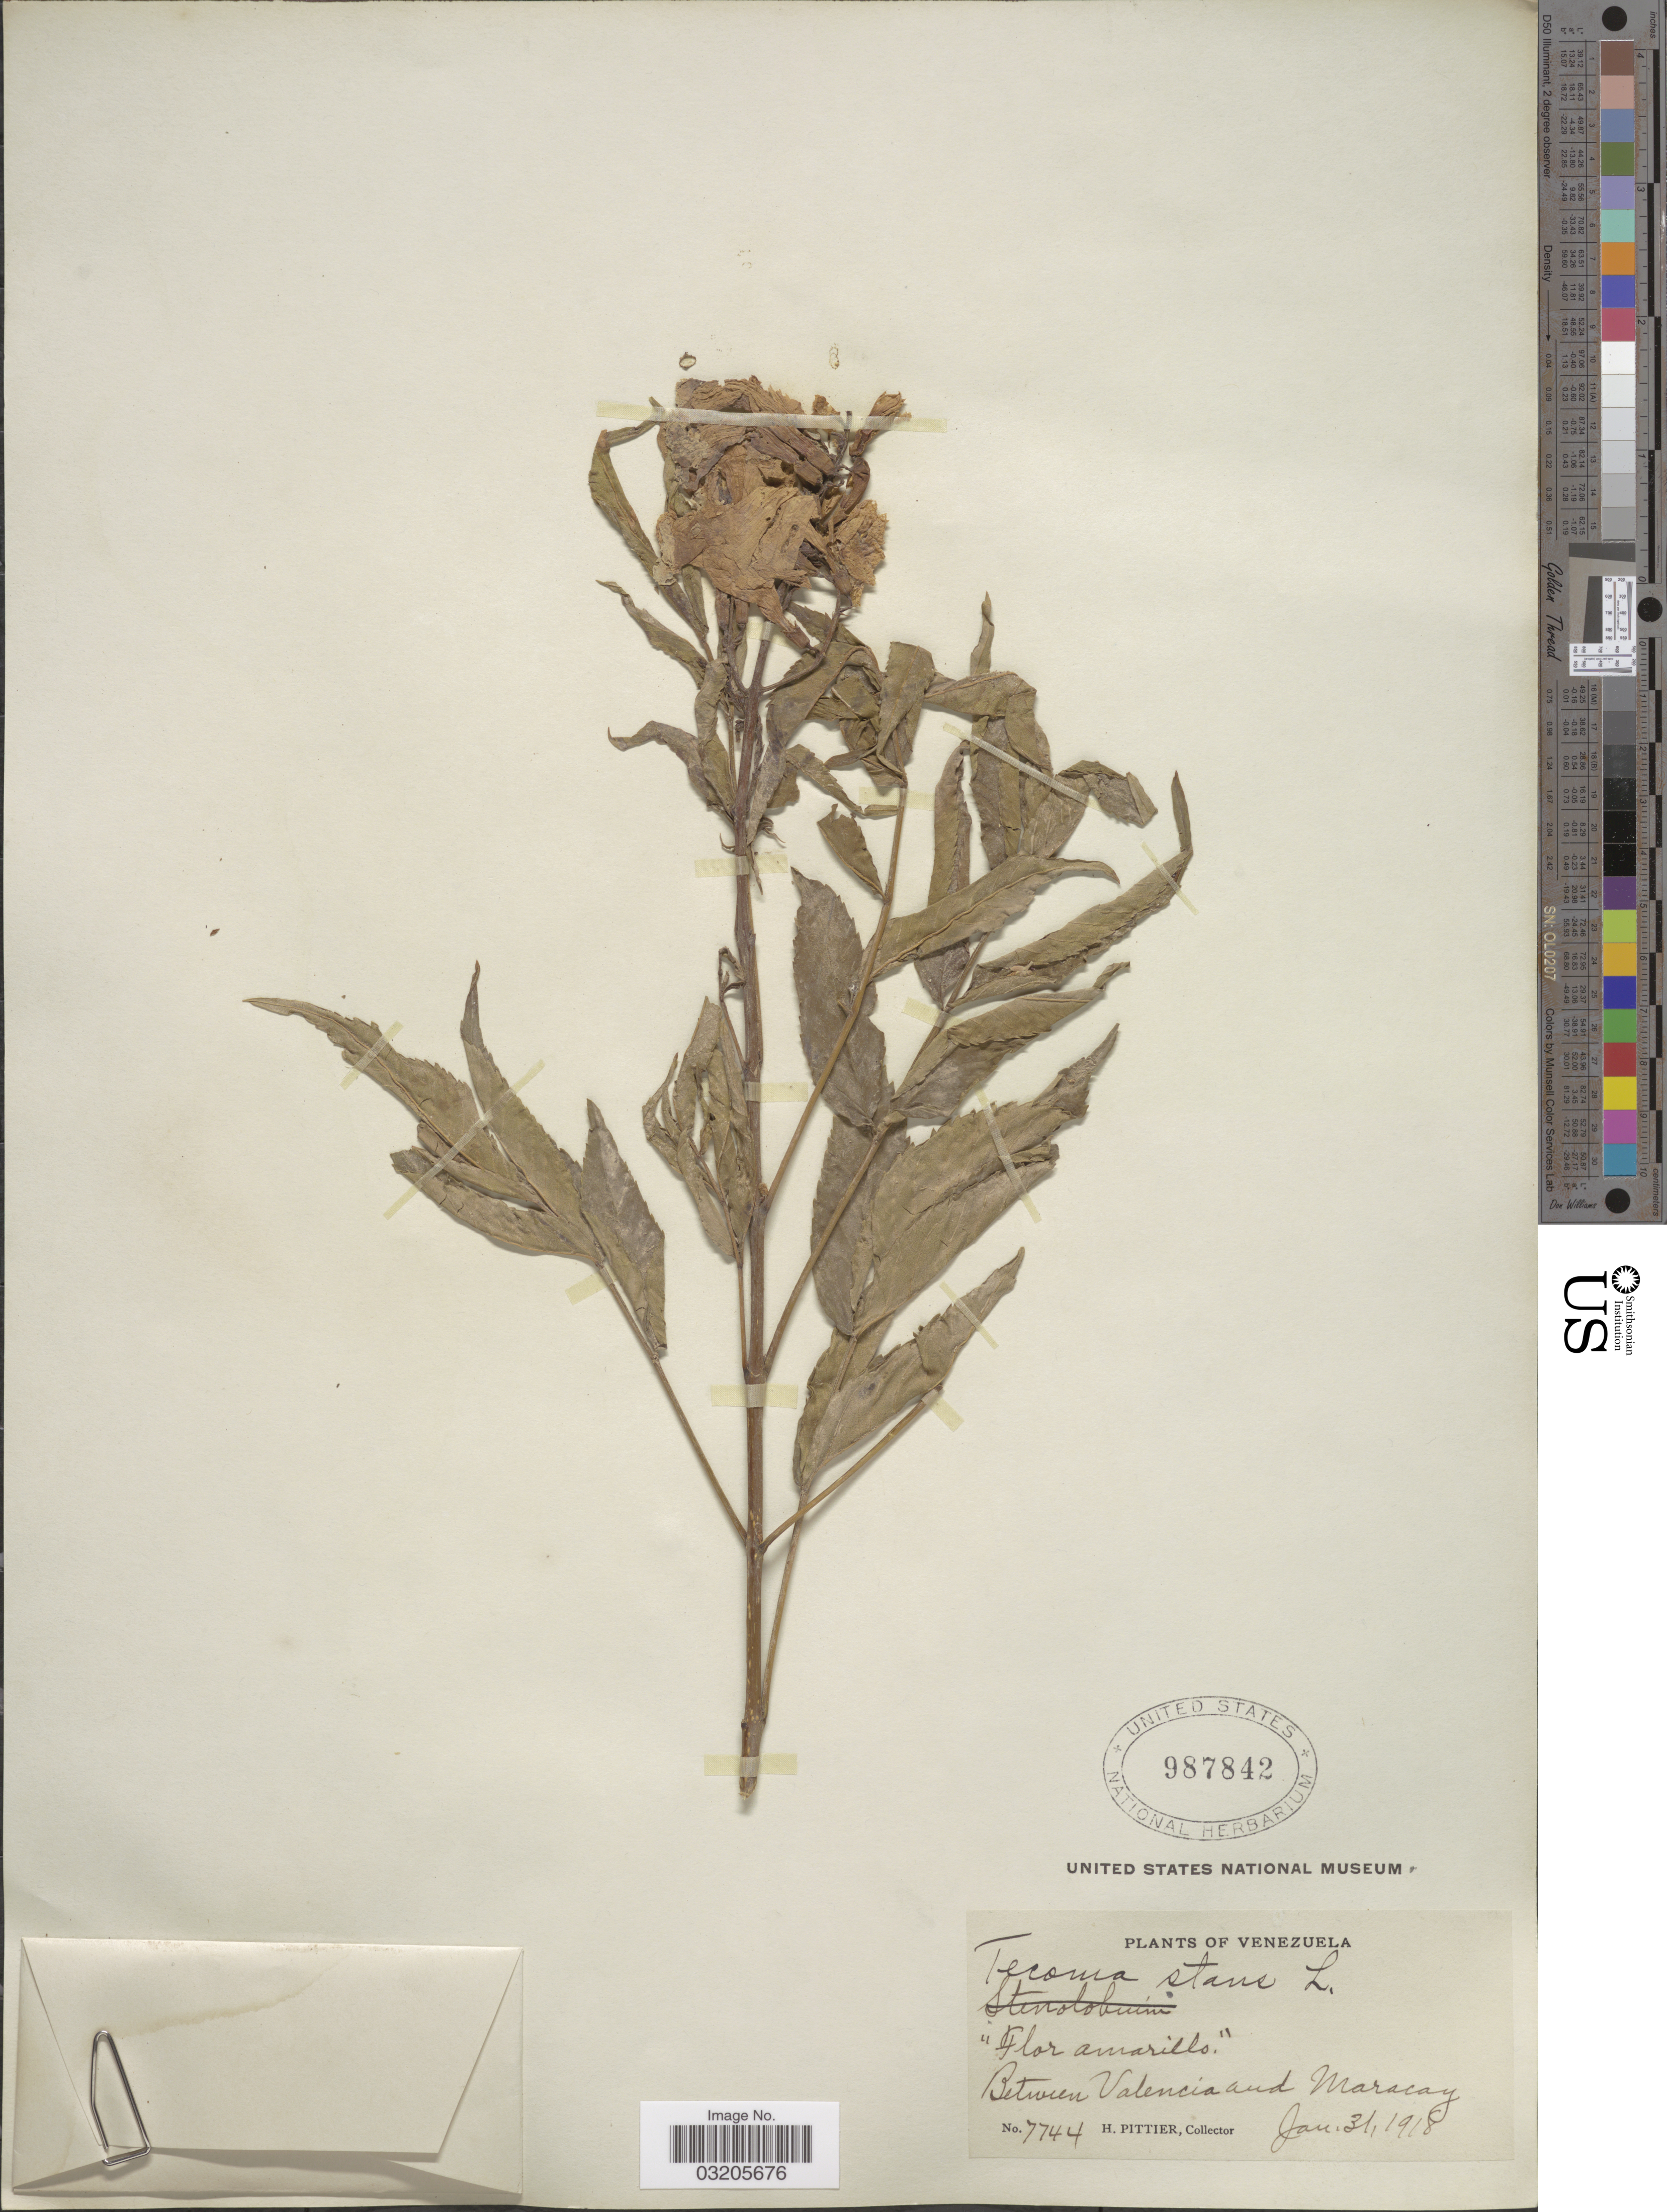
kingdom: Plantae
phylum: Tracheophyta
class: Magnoliopsida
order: Lamiales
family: Bignoniaceae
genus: Tecoma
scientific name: Tecoma stans var. stans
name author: (L.) Juss. ex Kunth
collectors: H. F. Pittier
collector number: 7744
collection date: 1918-01-31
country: Venezuela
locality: Between Valencia and Maracay.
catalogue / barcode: US 987842